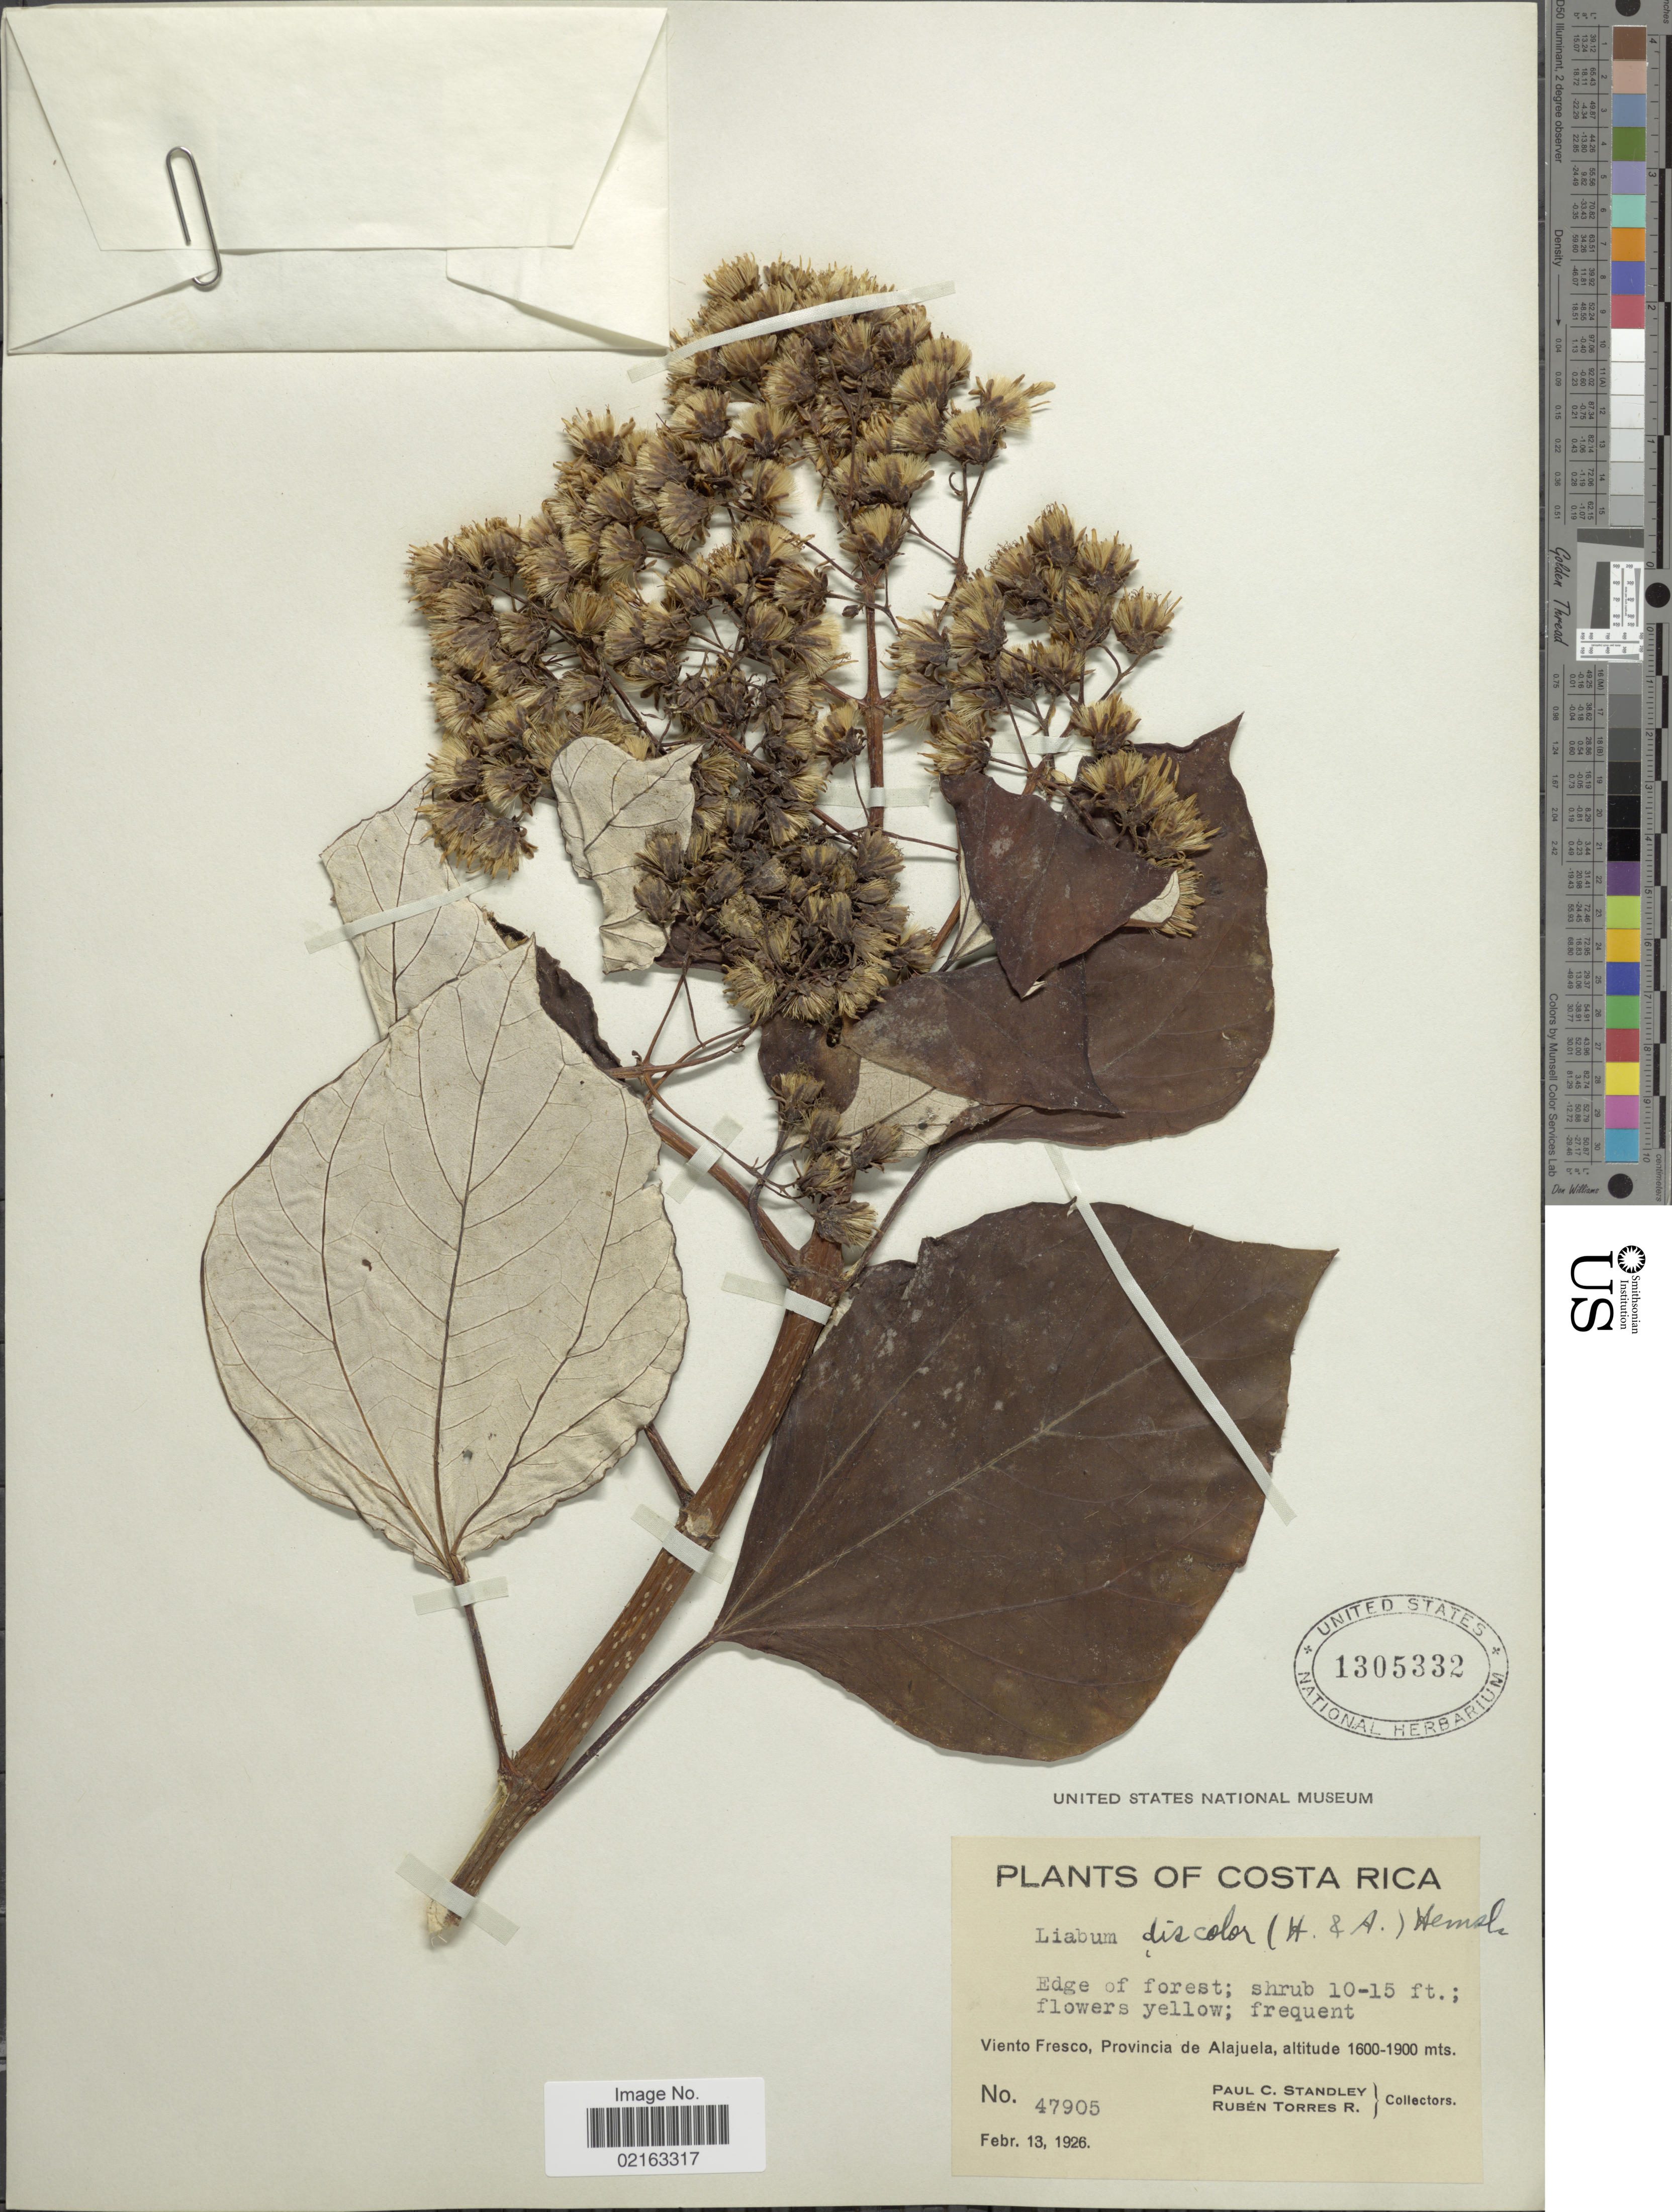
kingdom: Plantae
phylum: Tracheophyta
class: Magnoliopsida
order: Asterales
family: Asteraceae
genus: Sinclairia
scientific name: Sinclairia discolor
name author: Hook. & Arn.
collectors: P. C. Standley & R. Torres Rojas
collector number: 47905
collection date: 1926-02-13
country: Costa Rica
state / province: Alajuela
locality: Viento Fresco, Provincia de Alajuela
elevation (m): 1600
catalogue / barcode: US 1305332